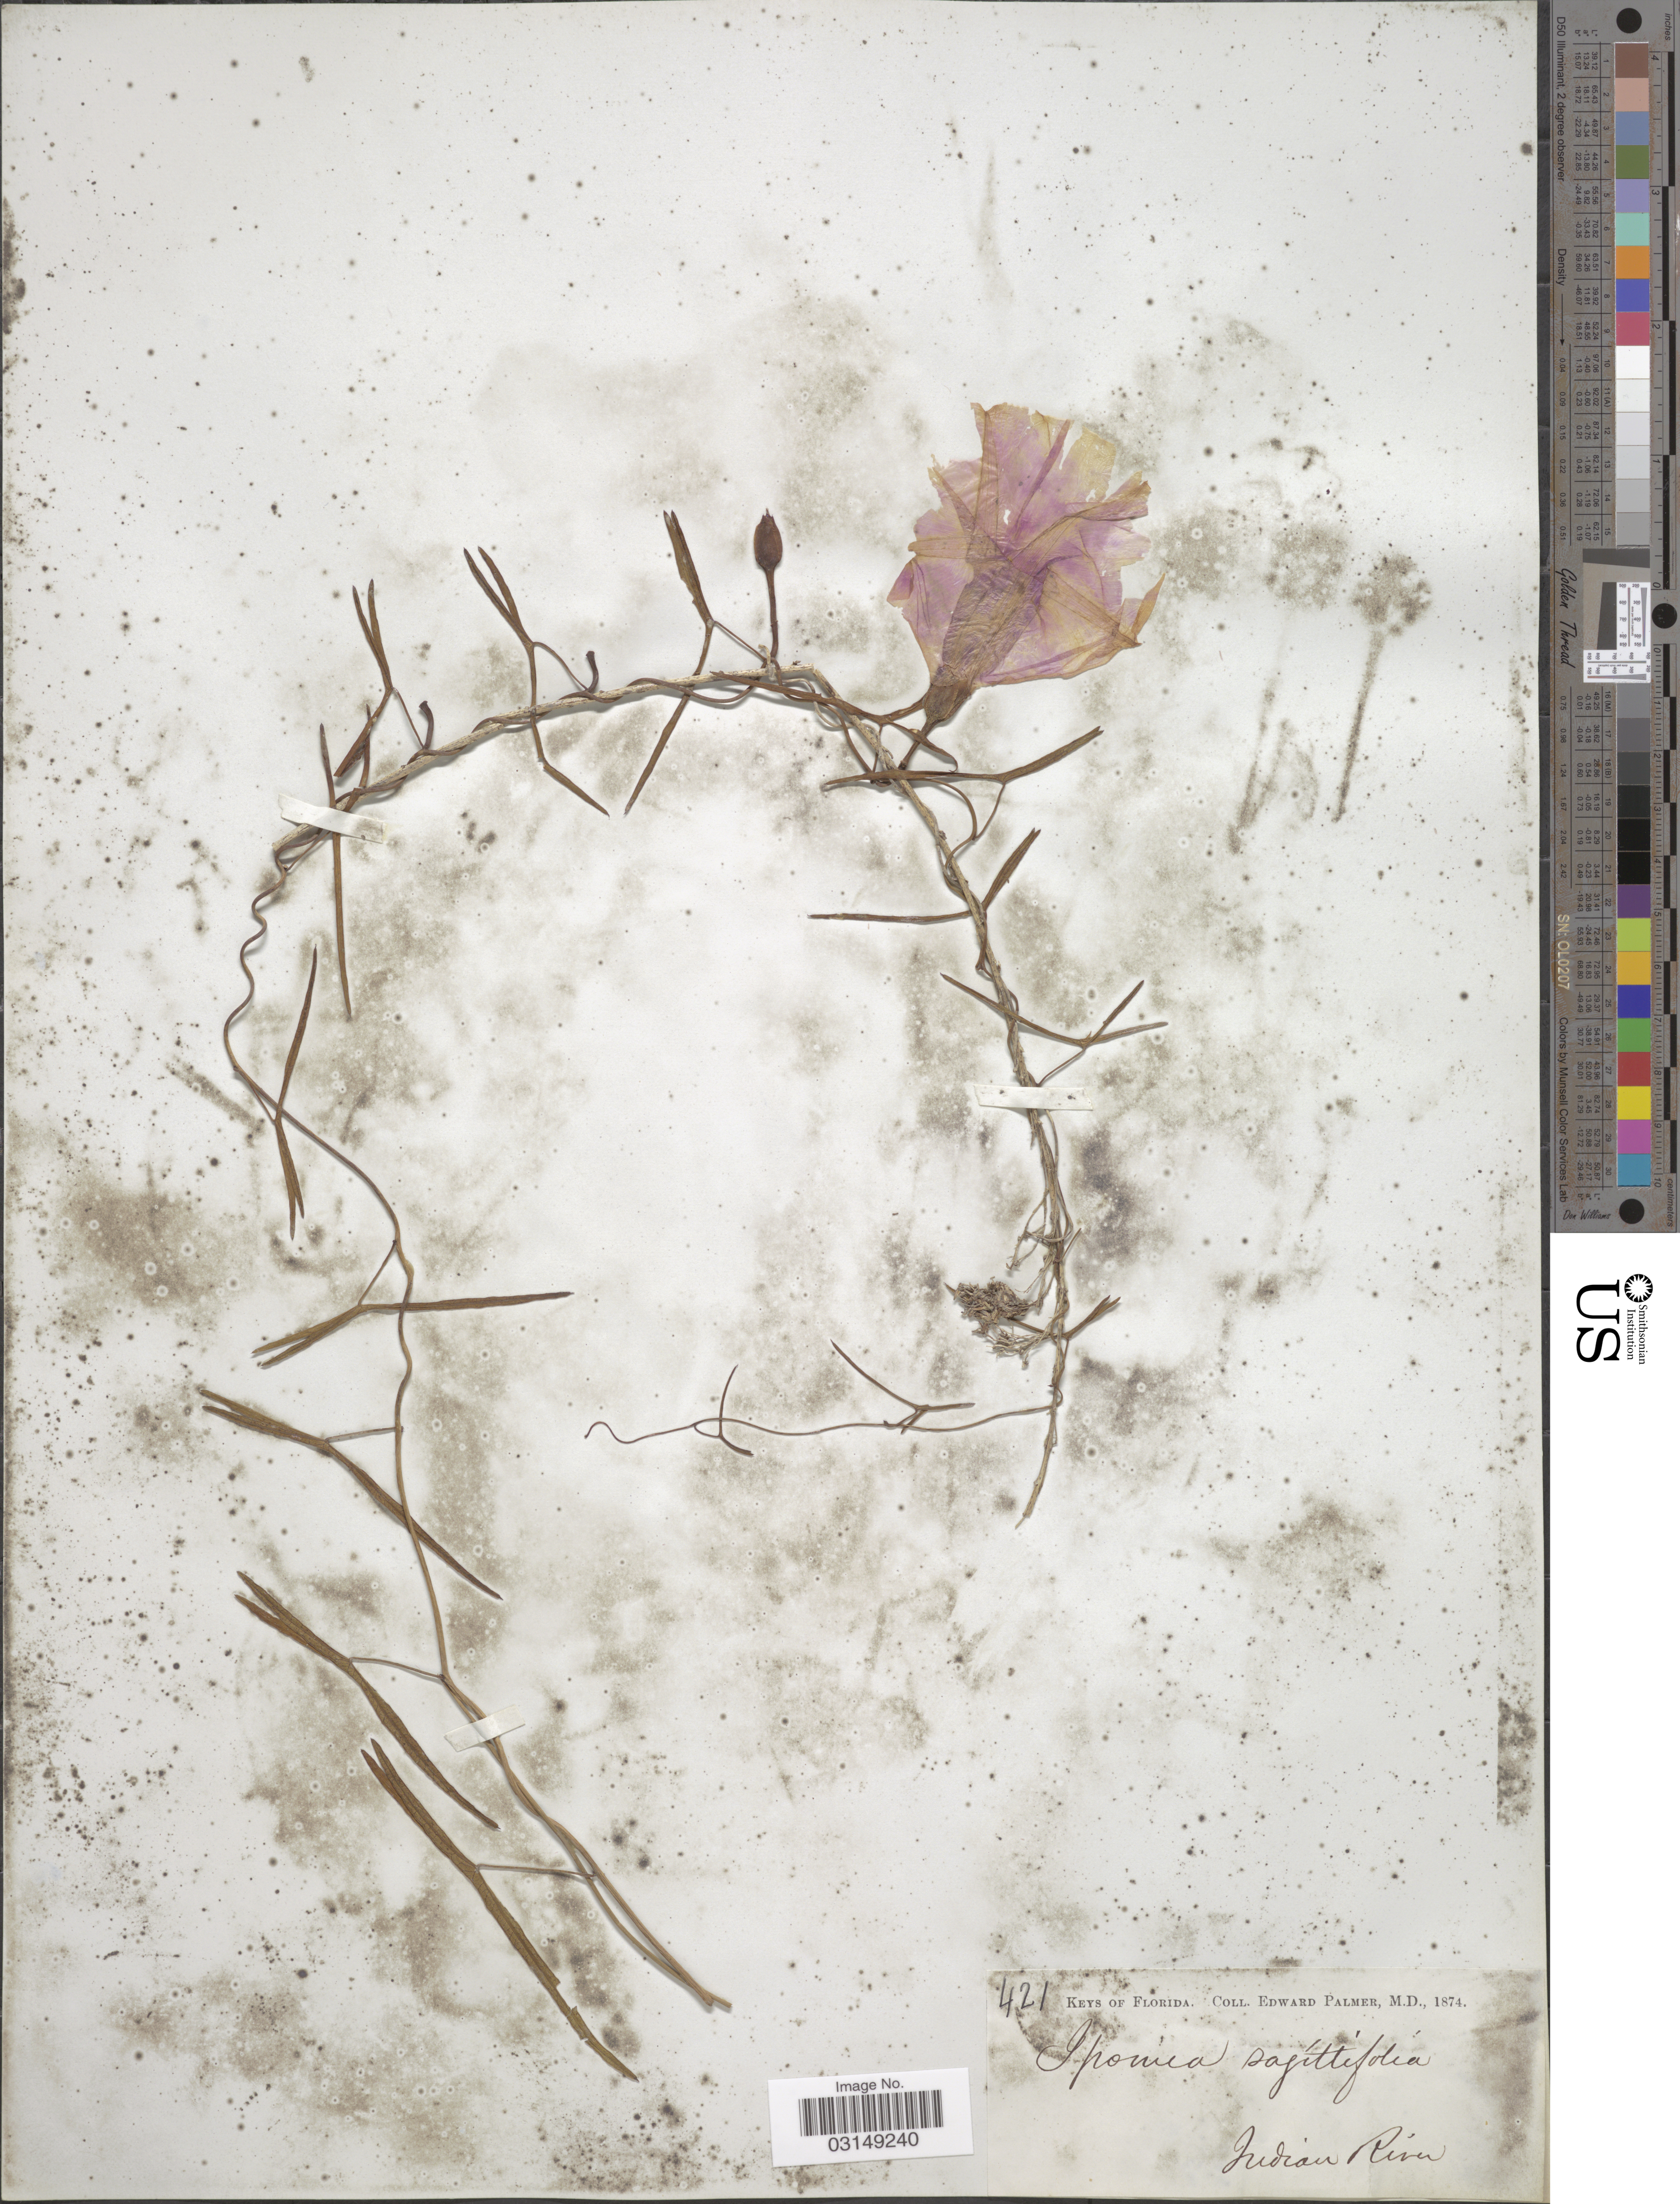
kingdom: Plantae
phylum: Tracheophyta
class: Magnoliopsida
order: Solanales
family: Convolvulaceae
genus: Ipomoea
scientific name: Ipomoea sagittata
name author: Poir.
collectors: E. Palmer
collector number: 421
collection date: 1874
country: United States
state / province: Florida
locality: Keys of Florida. Indian River.